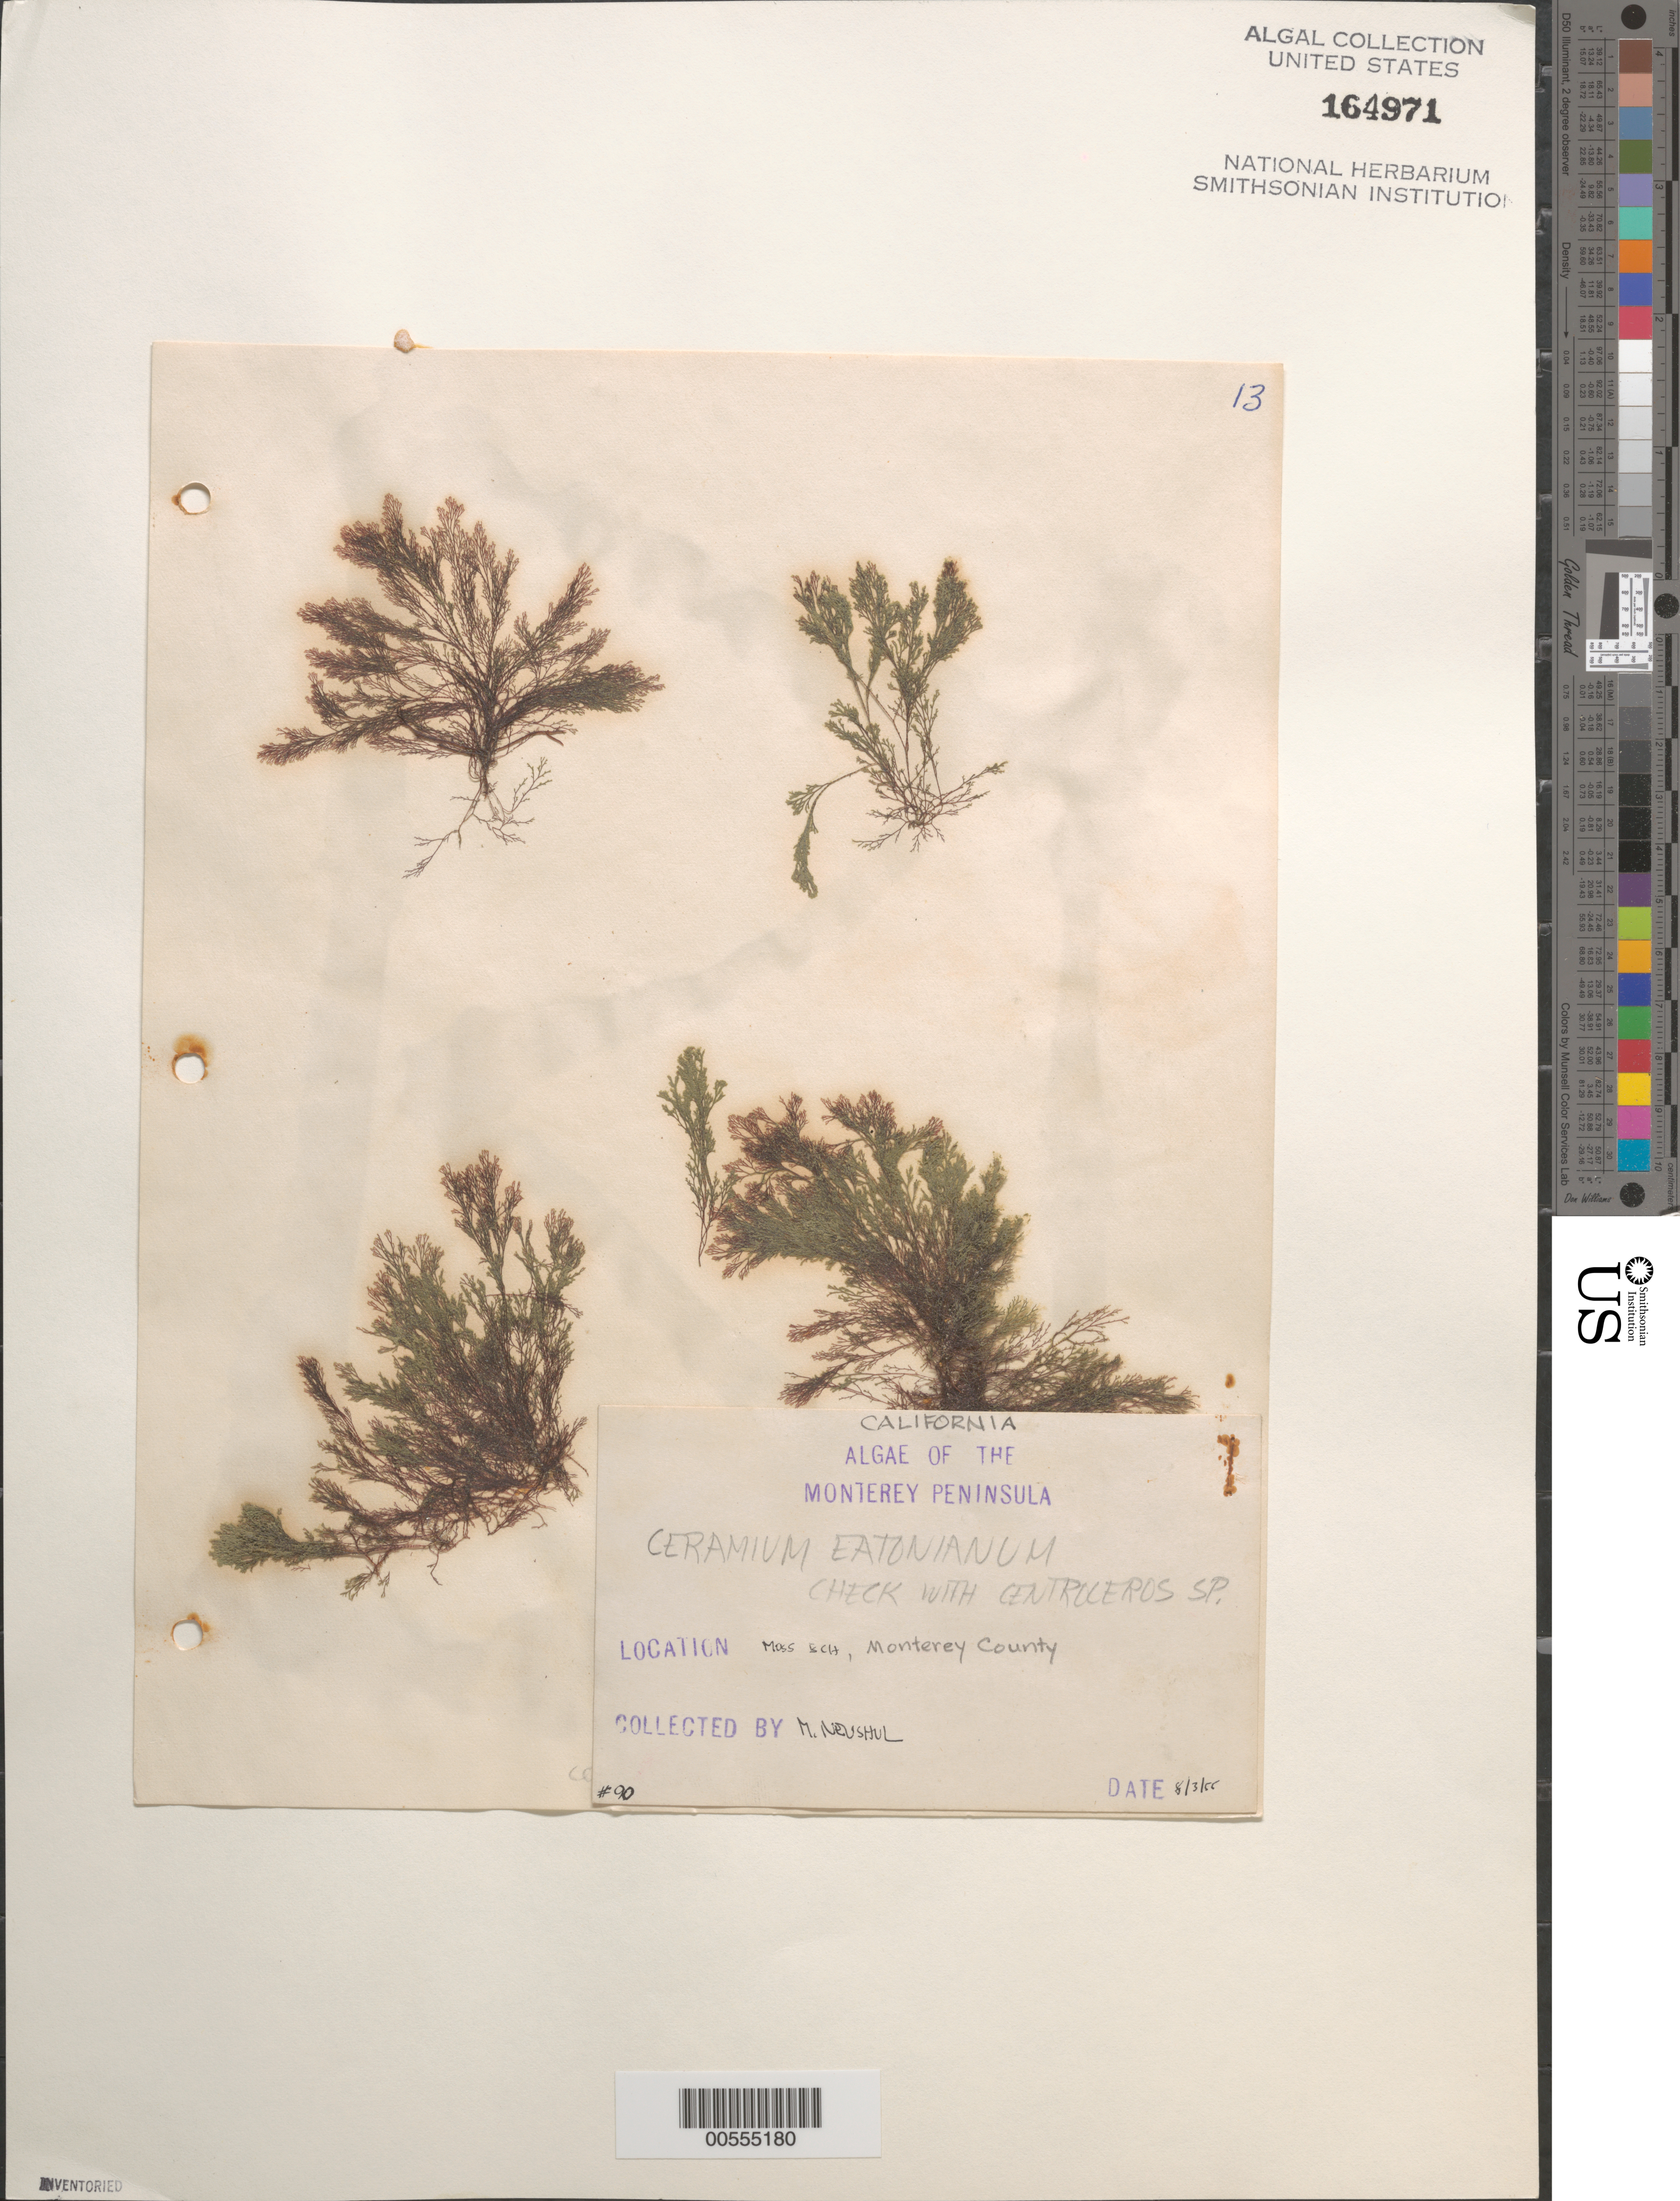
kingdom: Plantae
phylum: Rhodophyta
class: Florideophyceae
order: Ceramiales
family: Ceramiaceae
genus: Corallophila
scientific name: Corallophila eatoniana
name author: (Farl.) T.O. Cho et al.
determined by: Algae name updating Project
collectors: M. Neushul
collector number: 90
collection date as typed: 03 Aug 1955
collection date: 1955-08-03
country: United States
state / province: California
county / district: Monterey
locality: Moss Beach, Monterey Peninsula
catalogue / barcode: US 164971